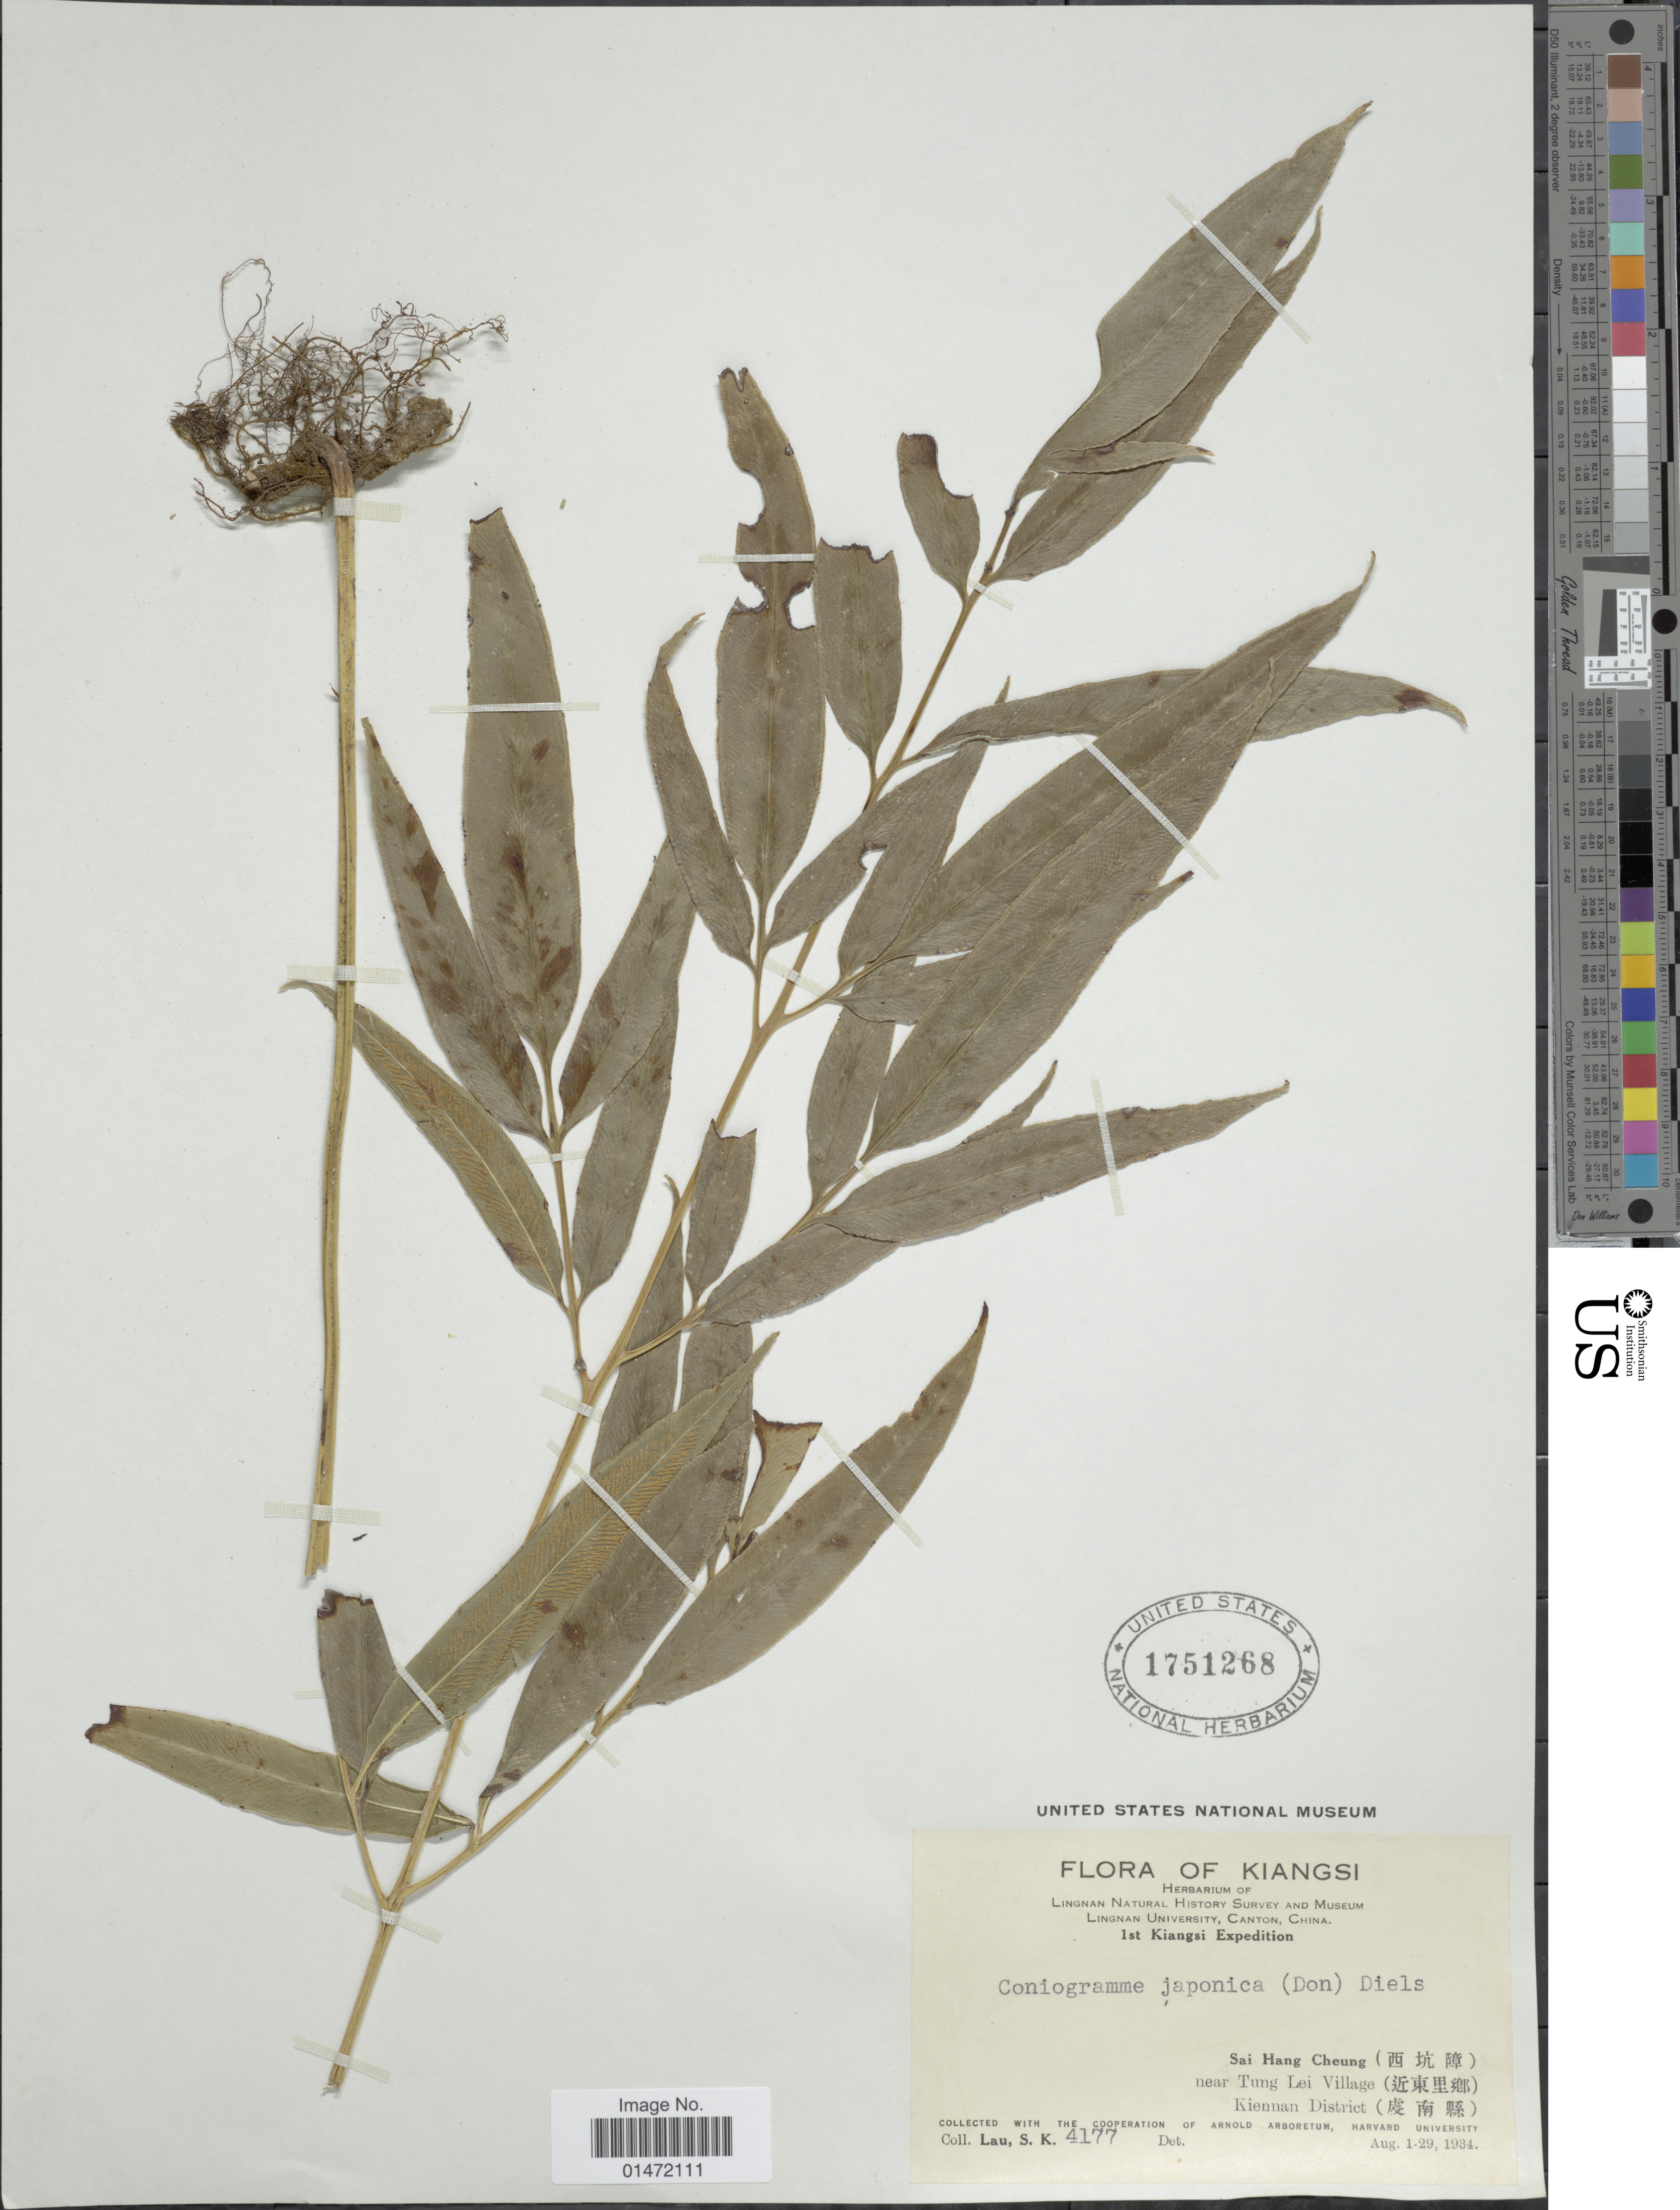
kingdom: Plantae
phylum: Tracheophyta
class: Polypodiopsida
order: Polypodiales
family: Pteridaceae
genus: Coniogramme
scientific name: Coniogramme japonica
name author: (Thunb. ex Murray) Diels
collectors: S. K. Lau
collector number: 4177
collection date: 1934-08-01/1934-08-29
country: China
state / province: Jiangxi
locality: Kiangsi. Sai Hang Cheung (X) near Tung Lei Village (X) Kiennan District (X)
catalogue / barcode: US 1751268